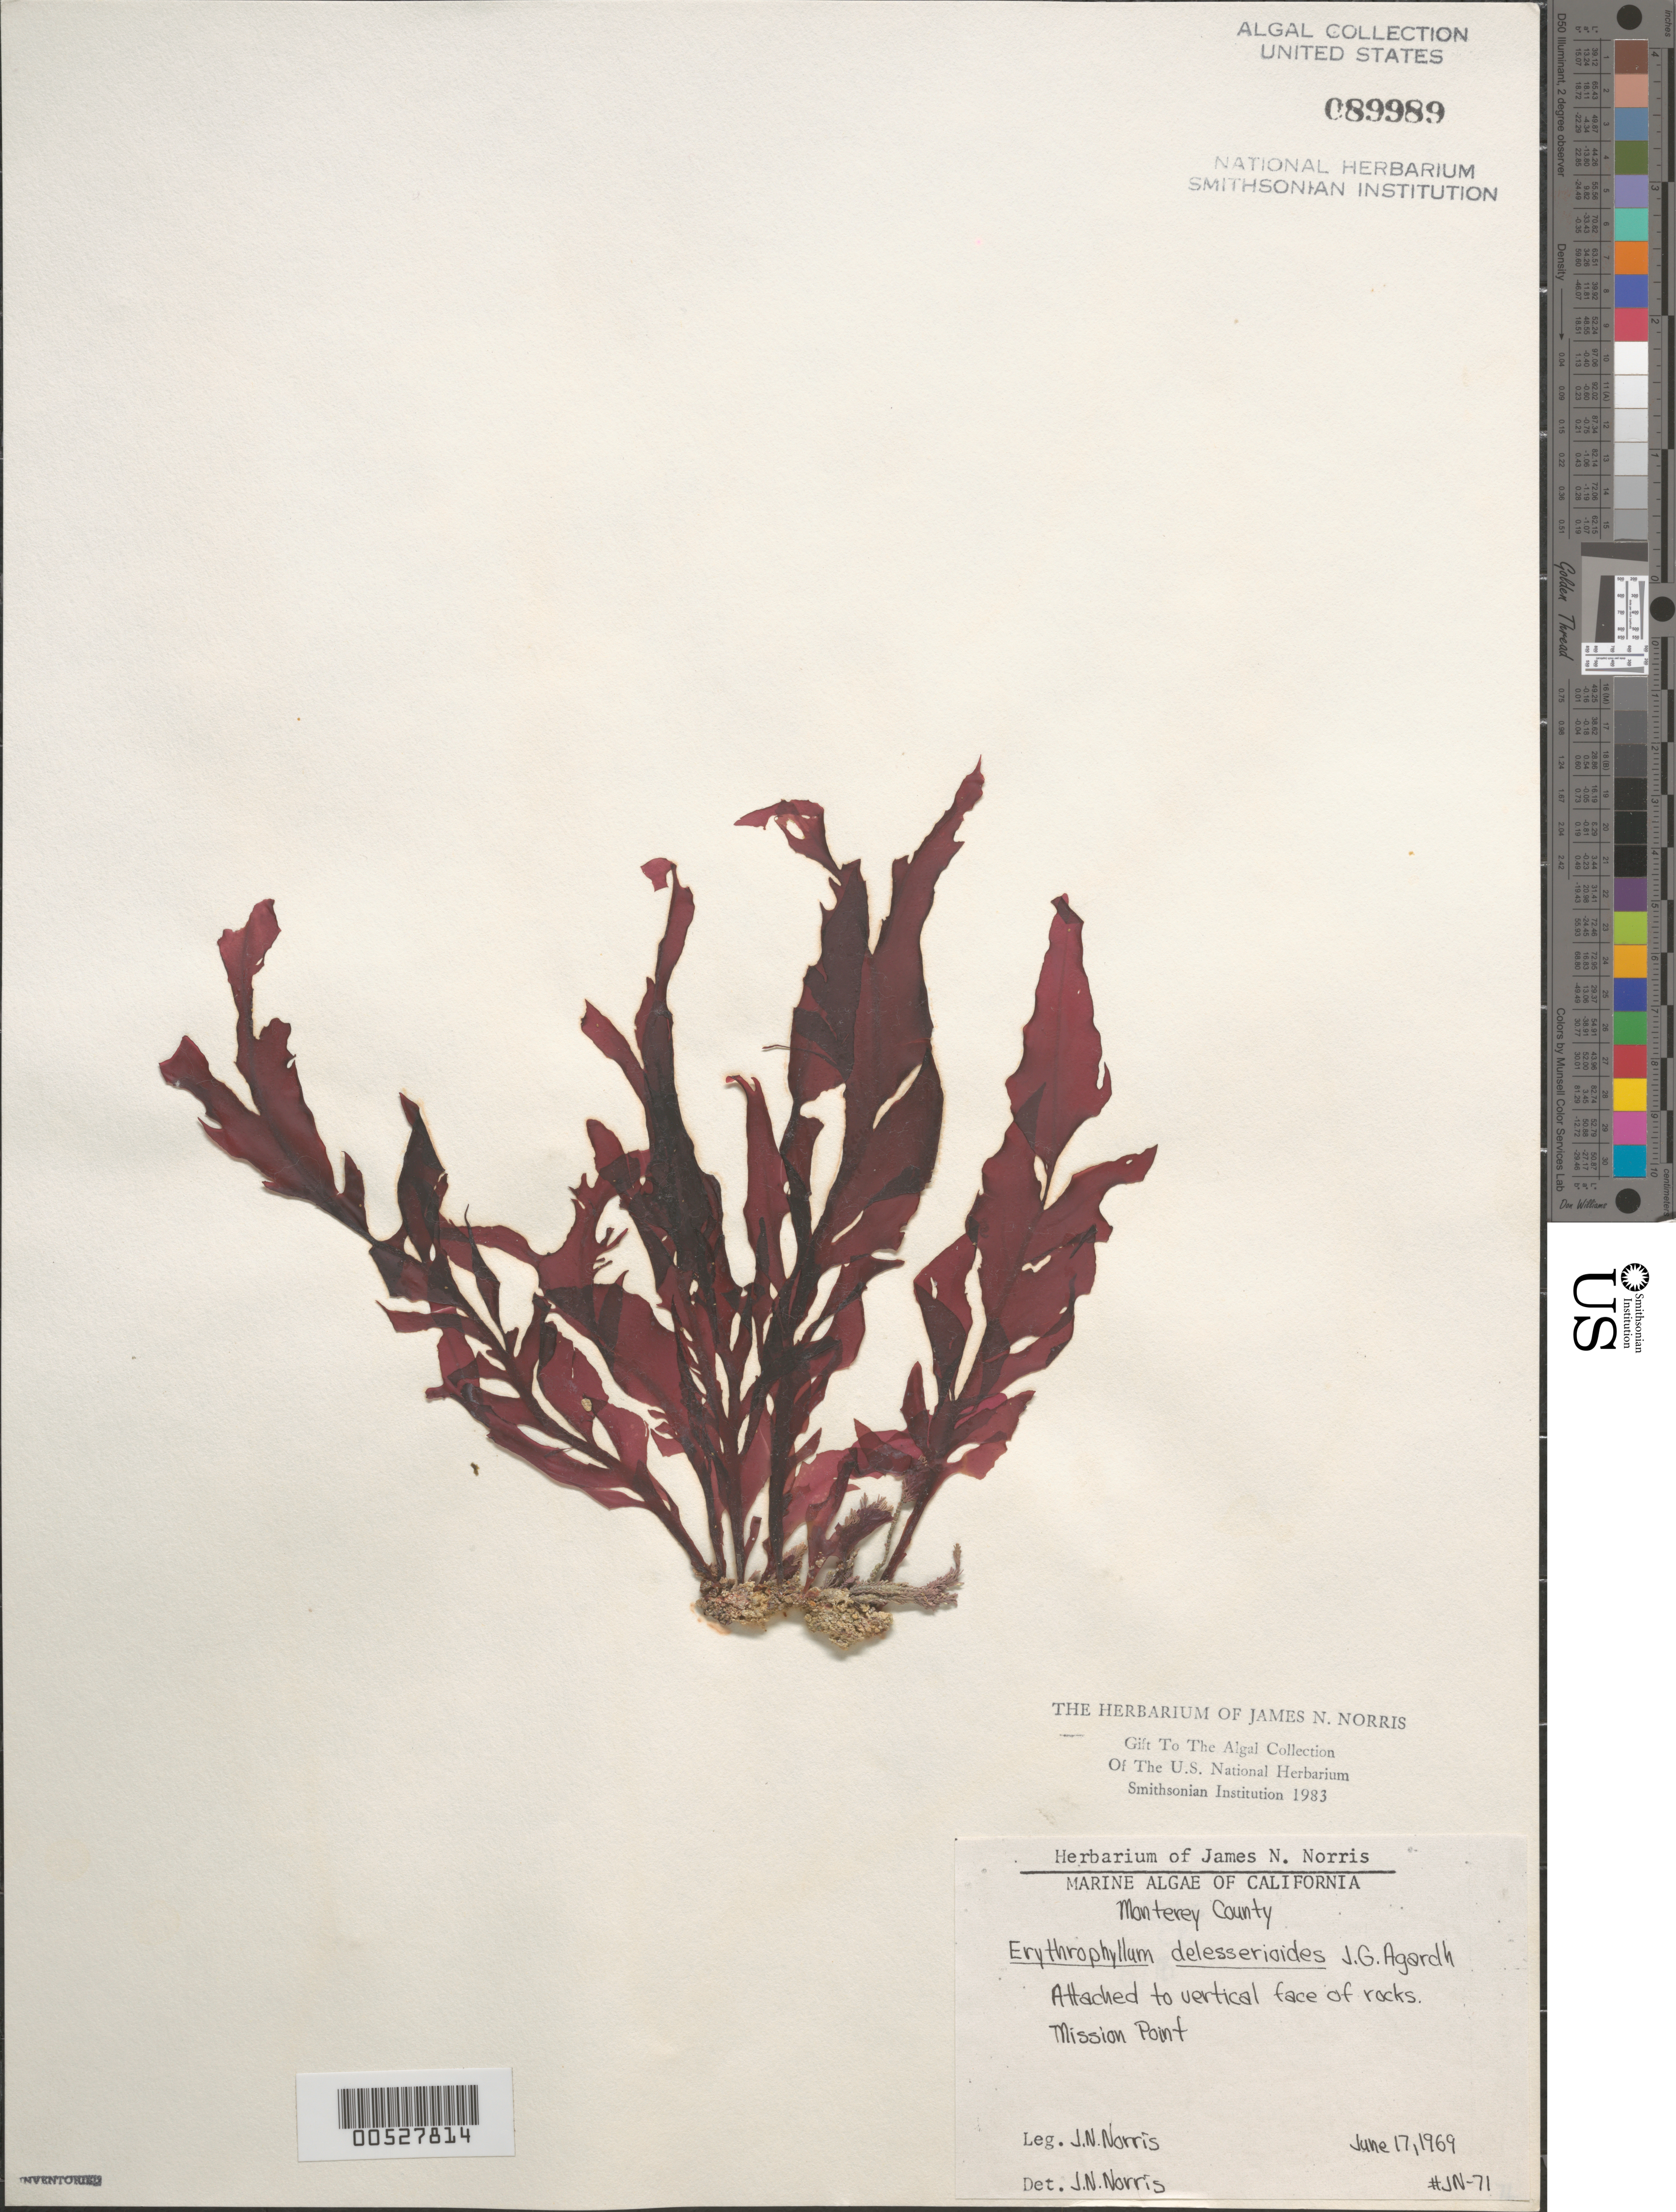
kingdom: Plantae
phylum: Rhodophyta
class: Florideophyceae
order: Gigartinales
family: Kallymeniaceae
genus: Erythrophyllum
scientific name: Erythrophyllum delesserioides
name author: J. Agardh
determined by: Abbott, Isabella A.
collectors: J. N. Norris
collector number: JN-71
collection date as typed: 17 Jun 1969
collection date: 1969-06-17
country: United States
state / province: California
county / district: Monterey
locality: Mission Point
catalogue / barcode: US 89989